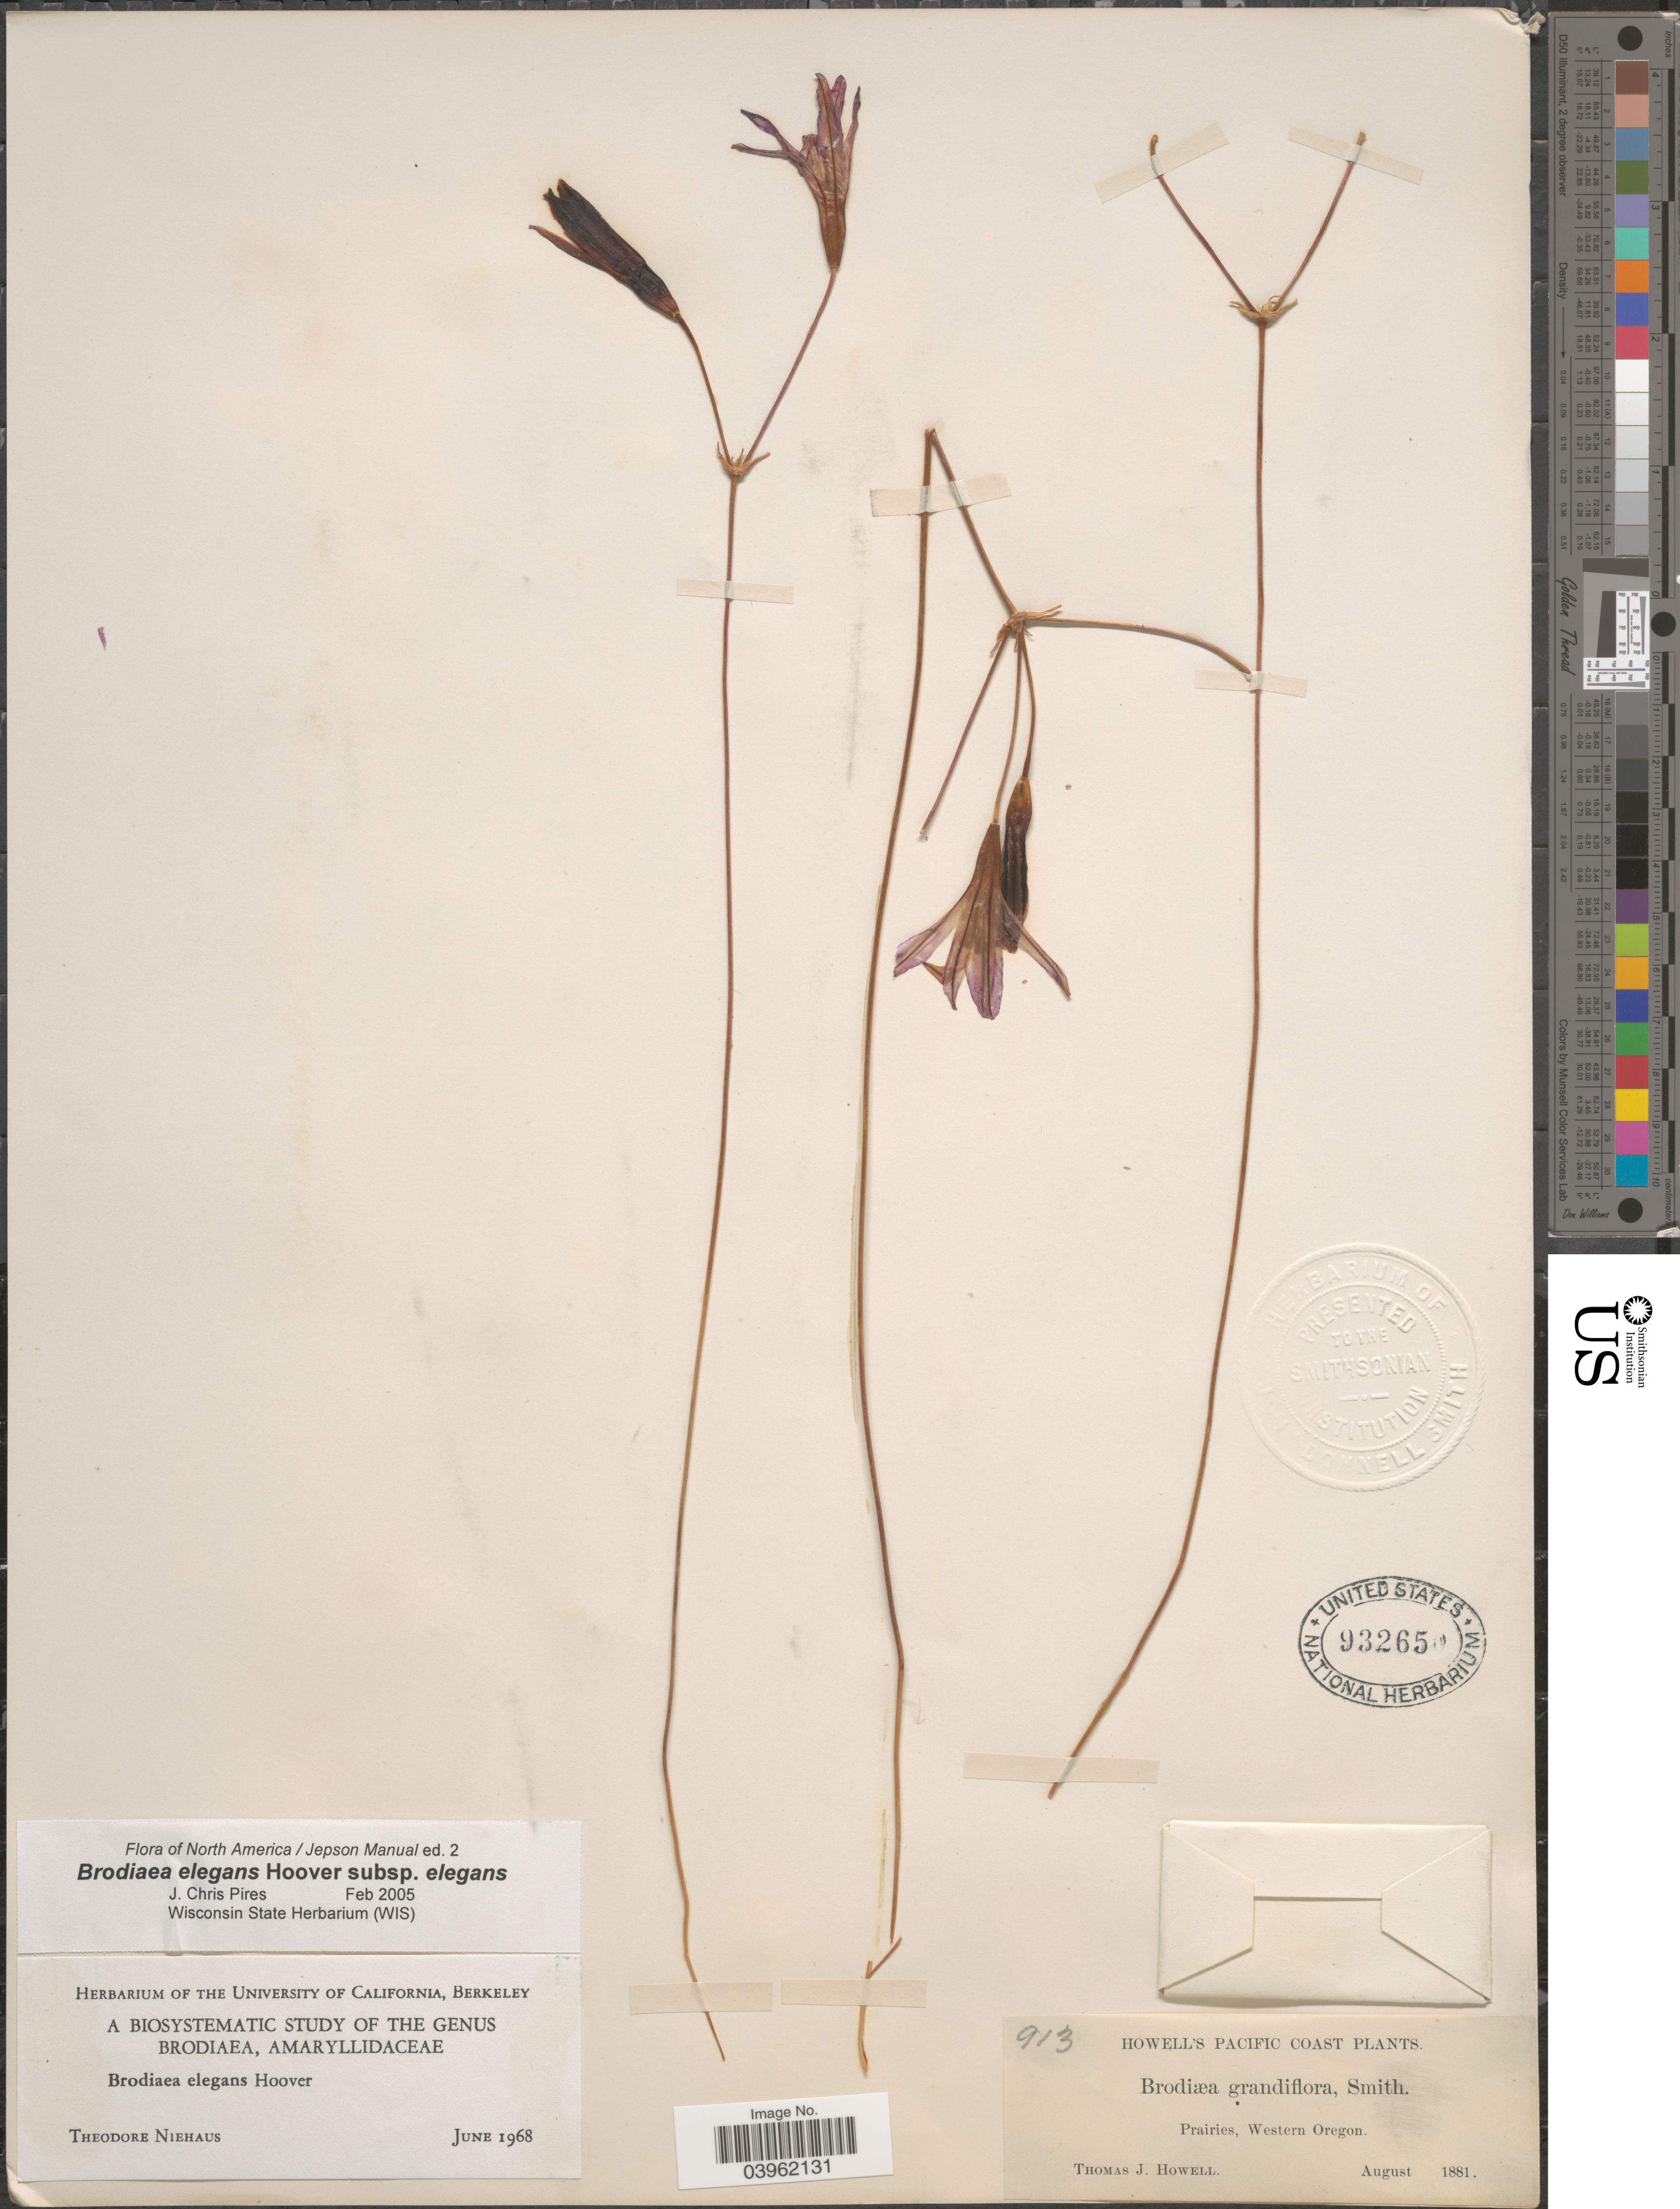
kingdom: Plantae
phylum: Tracheophyta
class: Liliopsida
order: Asparagales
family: Asparagaceae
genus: Brodiaea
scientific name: Brodiaea elegans subsp. elegans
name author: Hoover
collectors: T. J. Howell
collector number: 913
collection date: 1881-08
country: United States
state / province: Oregon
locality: Pacific Coast. Western Oregon.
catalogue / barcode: US 932650